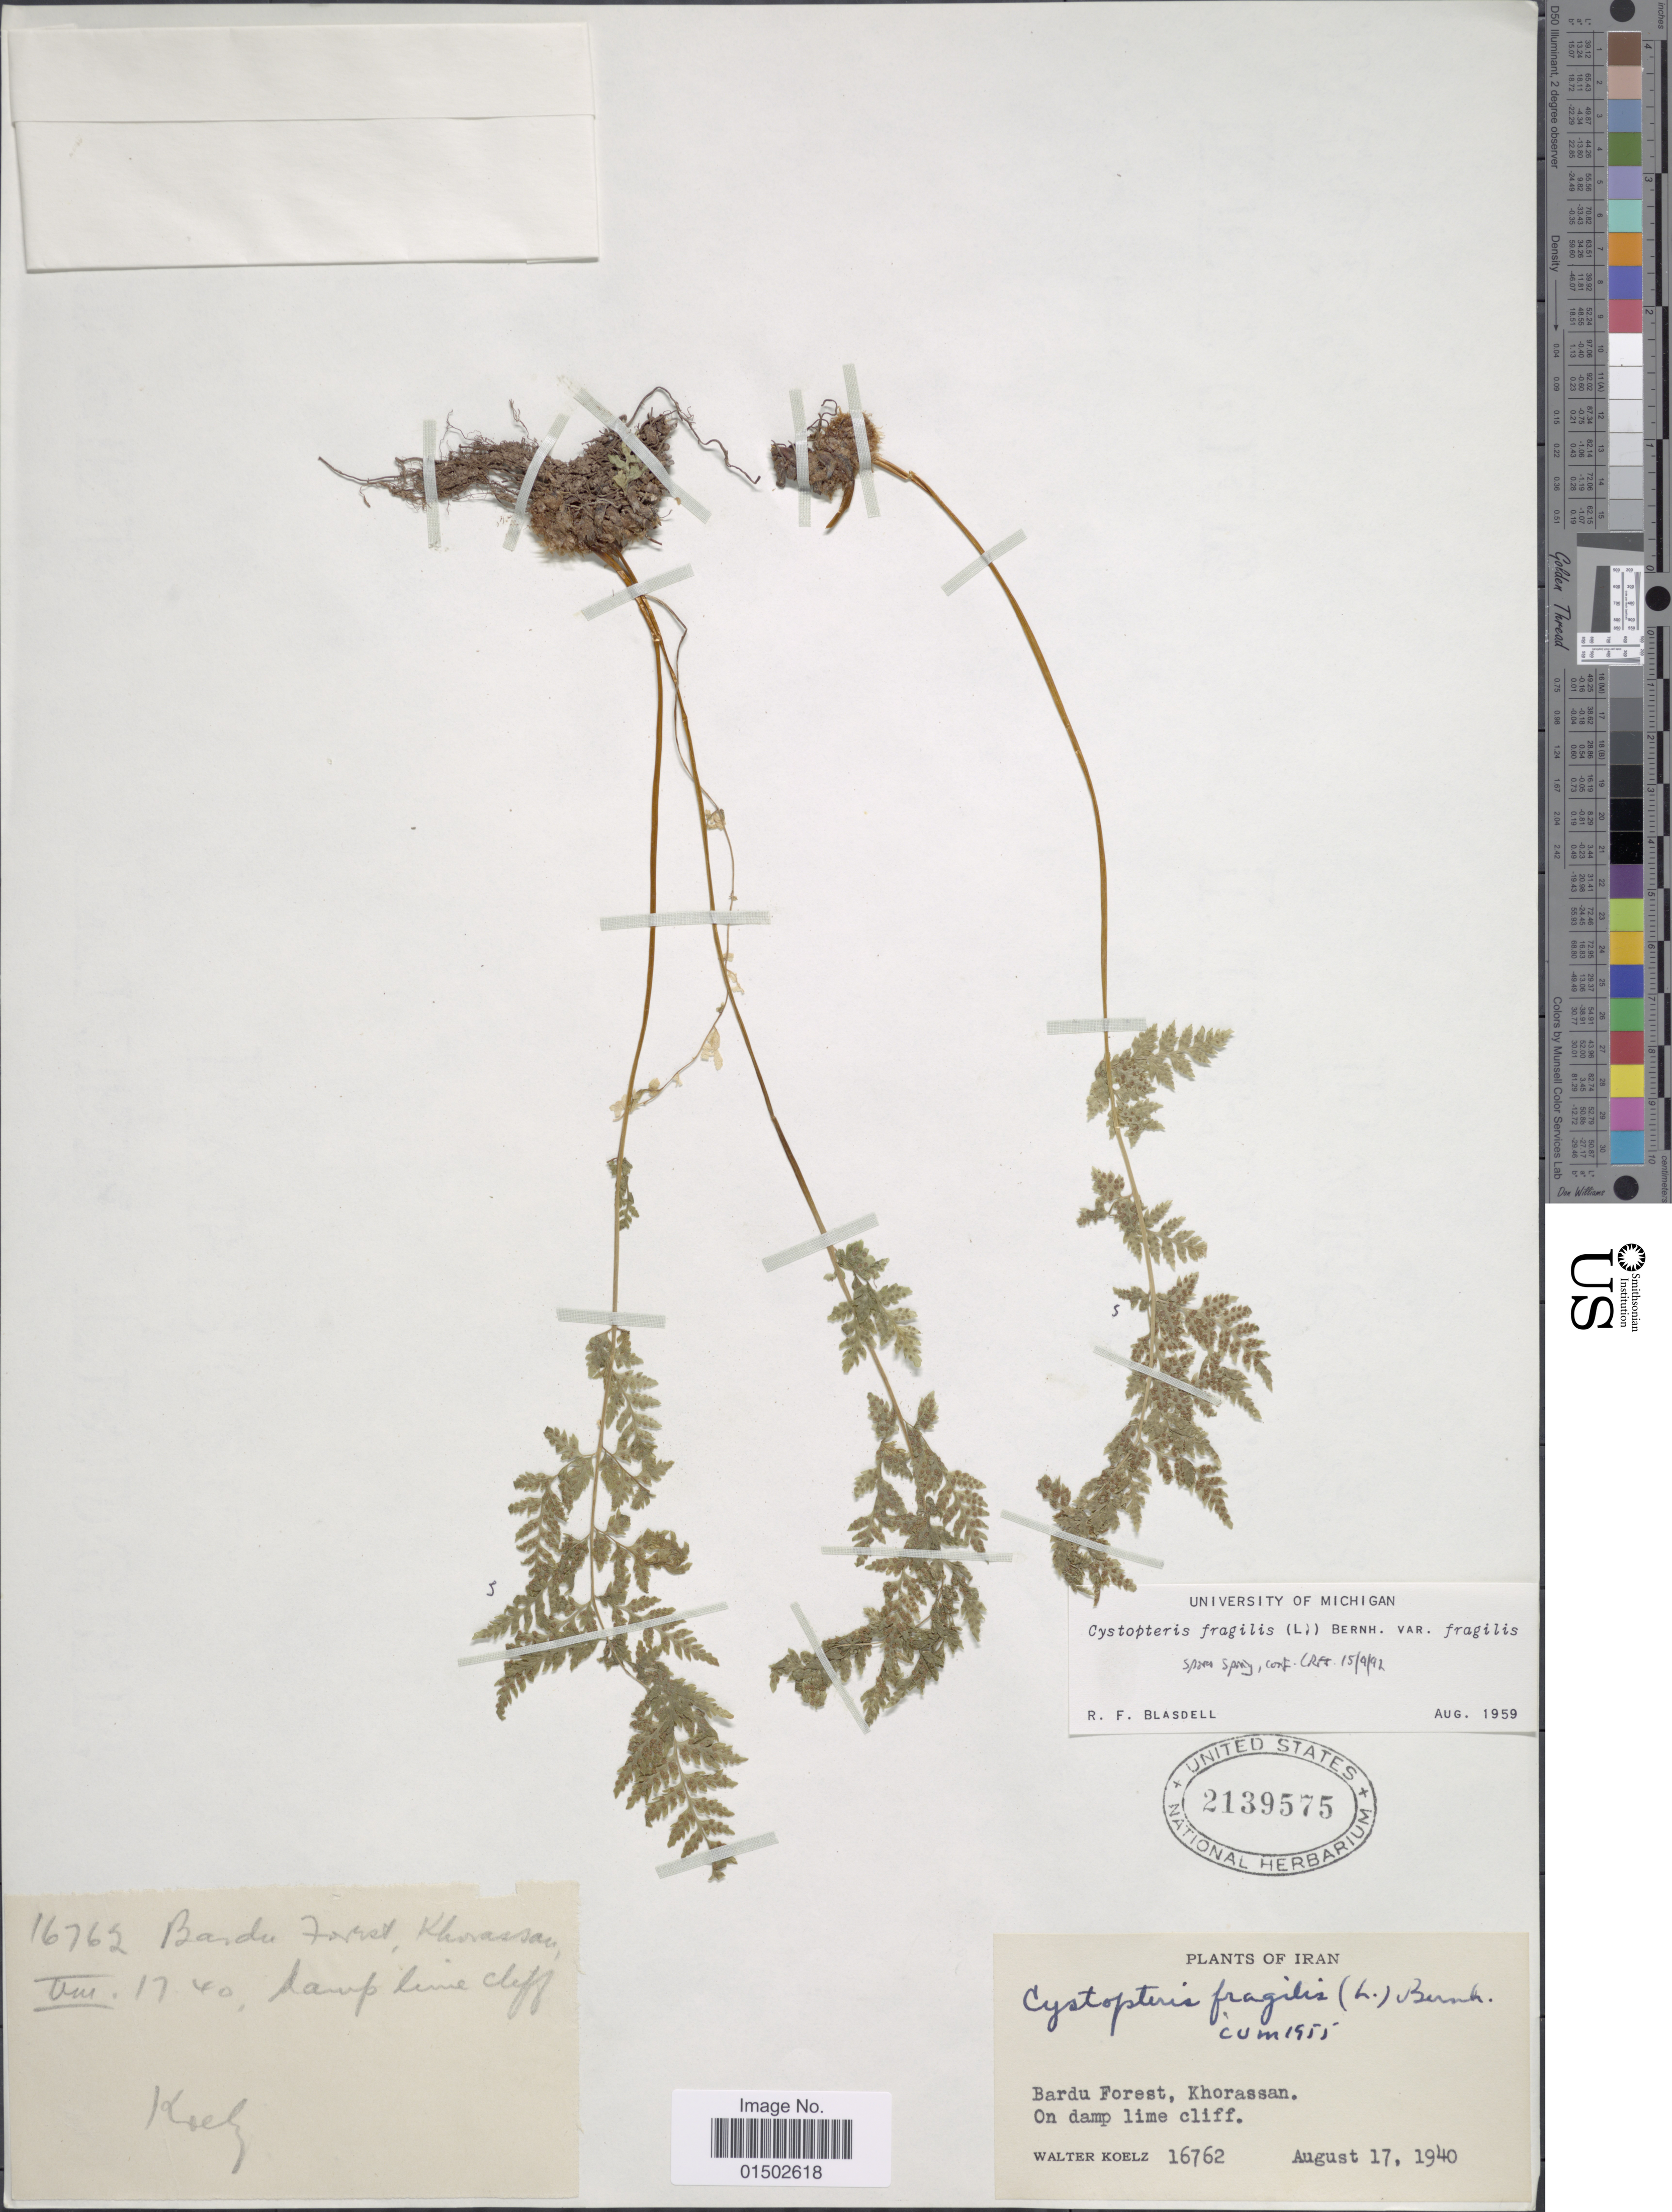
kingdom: Plantae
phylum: Tracheophyta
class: Polypodiopsida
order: Polypodiales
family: Cystopteridaceae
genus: Cystopteris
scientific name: Cystopteris fragilis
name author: (L.) Bernh.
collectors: W. N. Koelz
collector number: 16762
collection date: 1940-08-17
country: Iran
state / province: Khorasan [obsolete]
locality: Bardu Forest, Khorassan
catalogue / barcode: US 2139575